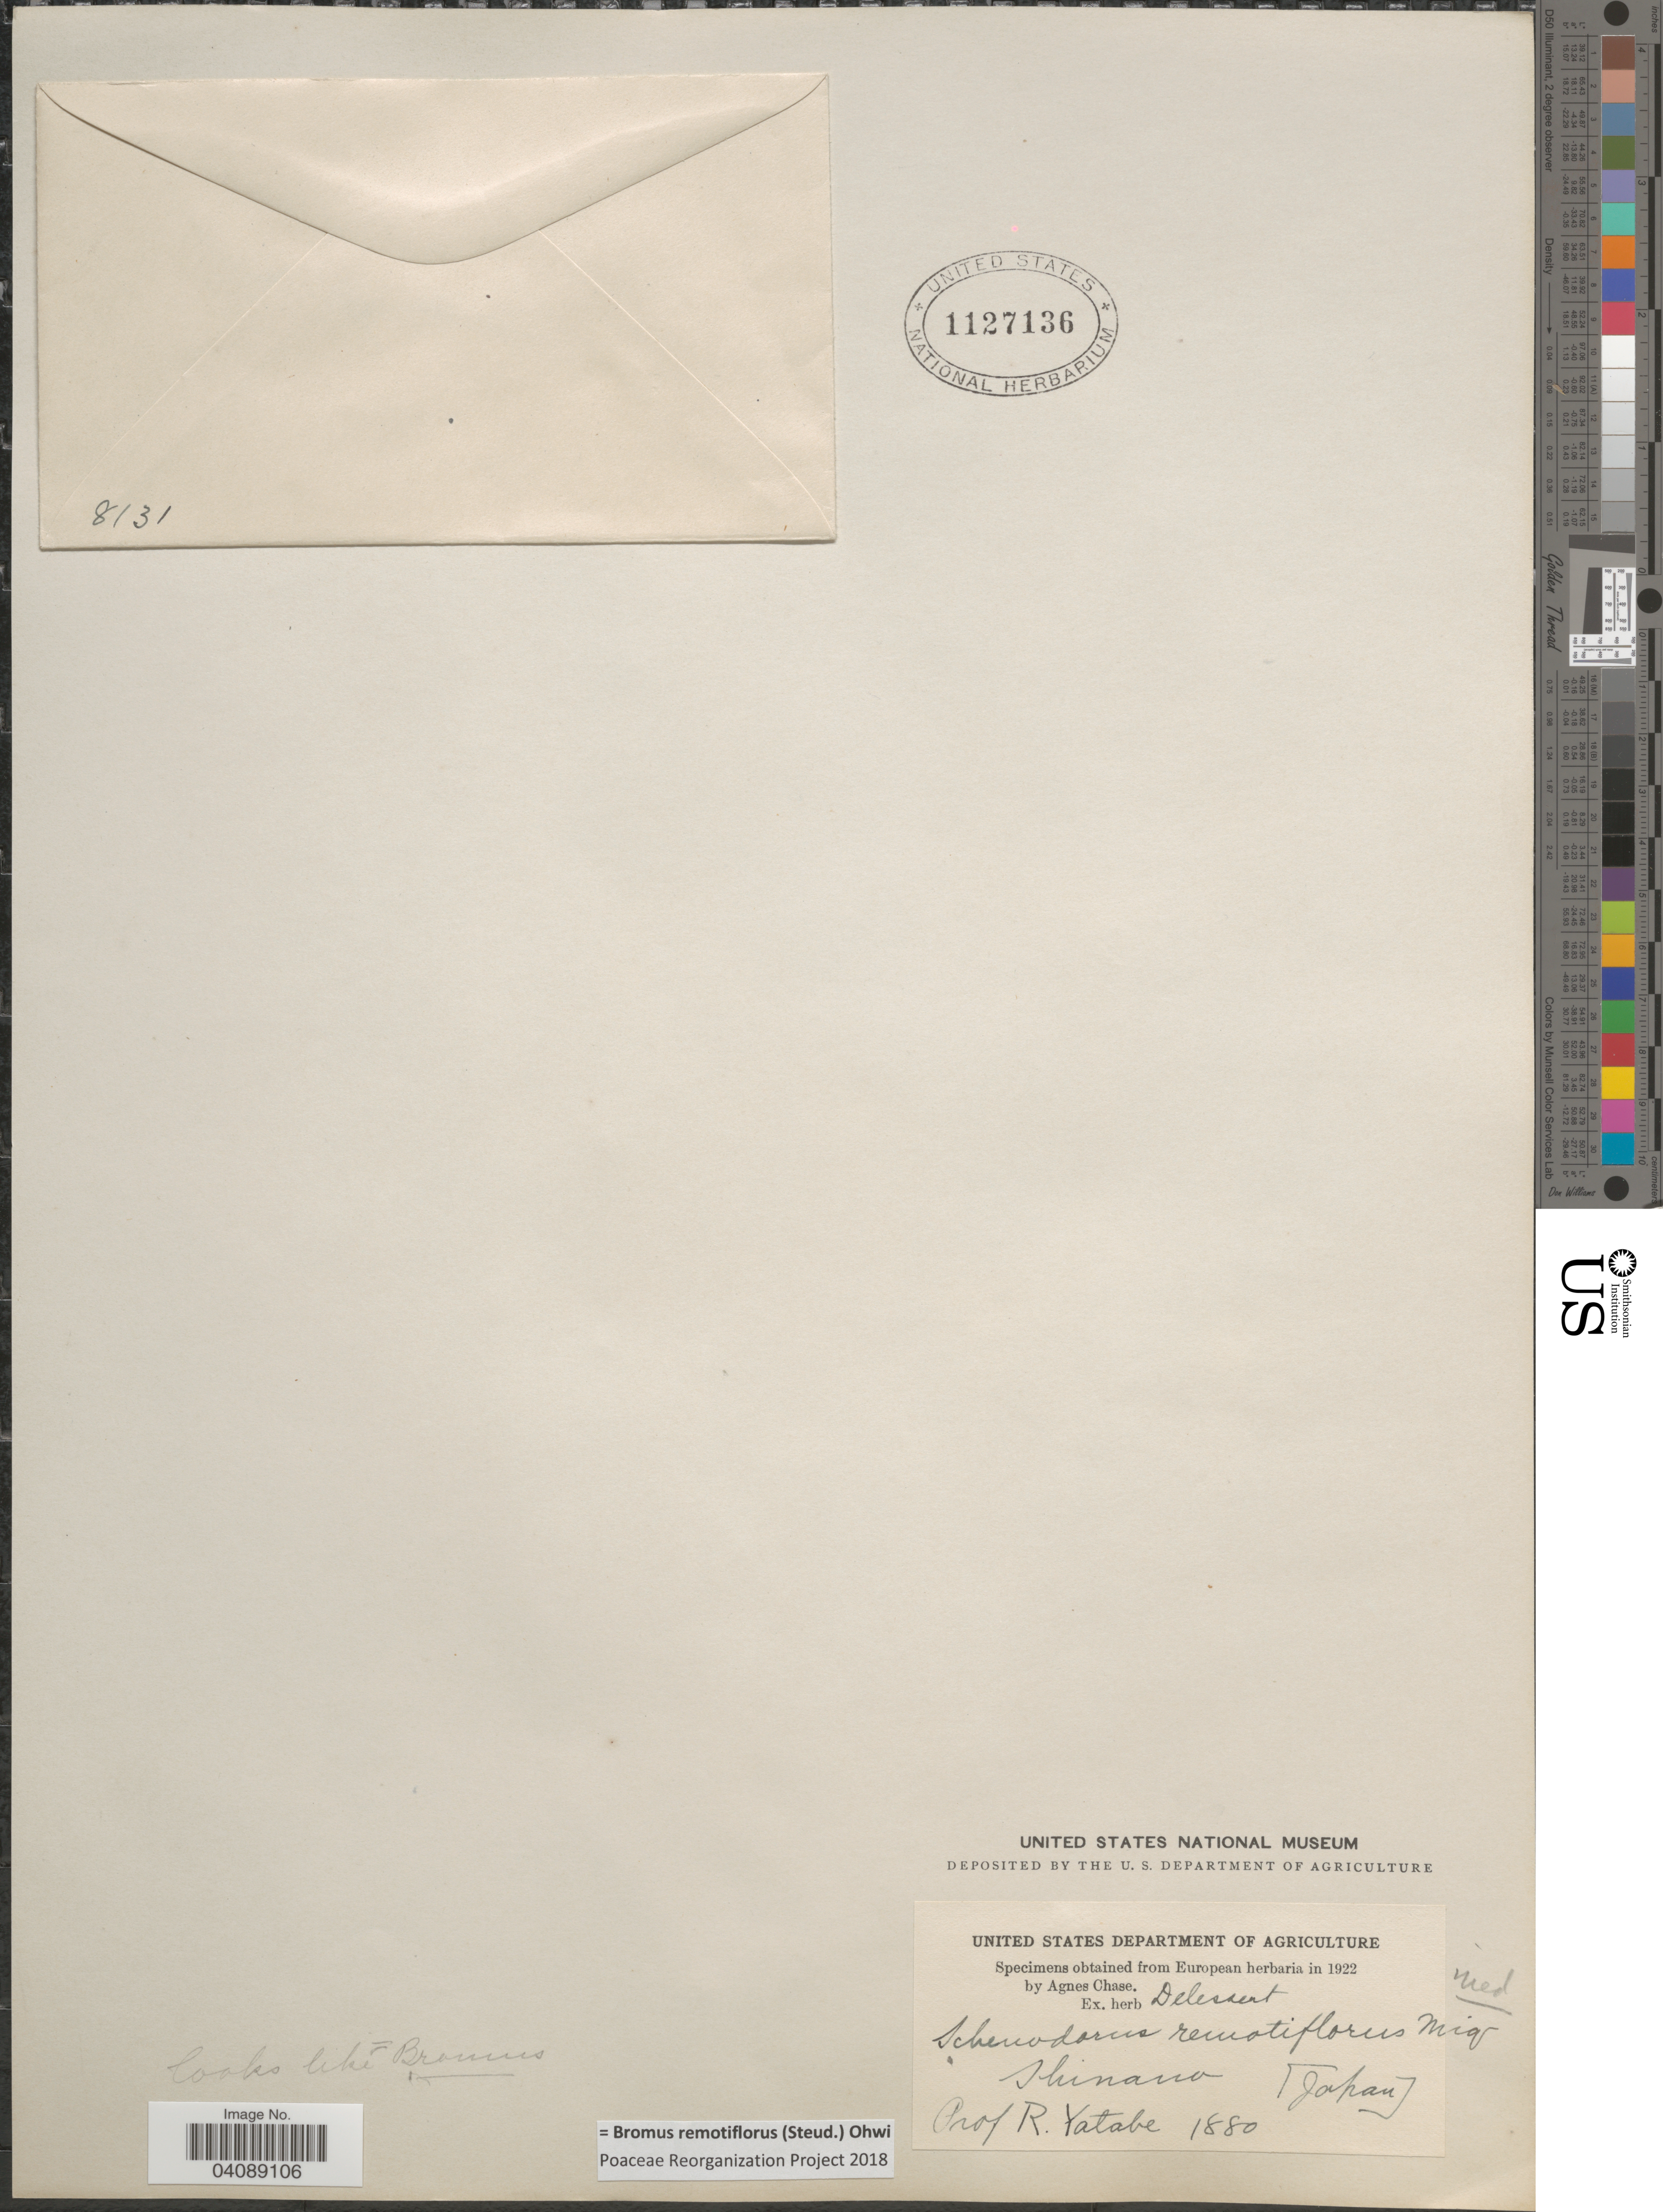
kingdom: Plantae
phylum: Tracheophyta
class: Liliopsida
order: Poales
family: Poaceae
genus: Bromus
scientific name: Bromus remotiflorus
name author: (Steud.) Ohwi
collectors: R. Yatabe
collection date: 1880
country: Japan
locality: Shinano.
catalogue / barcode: US 1127136